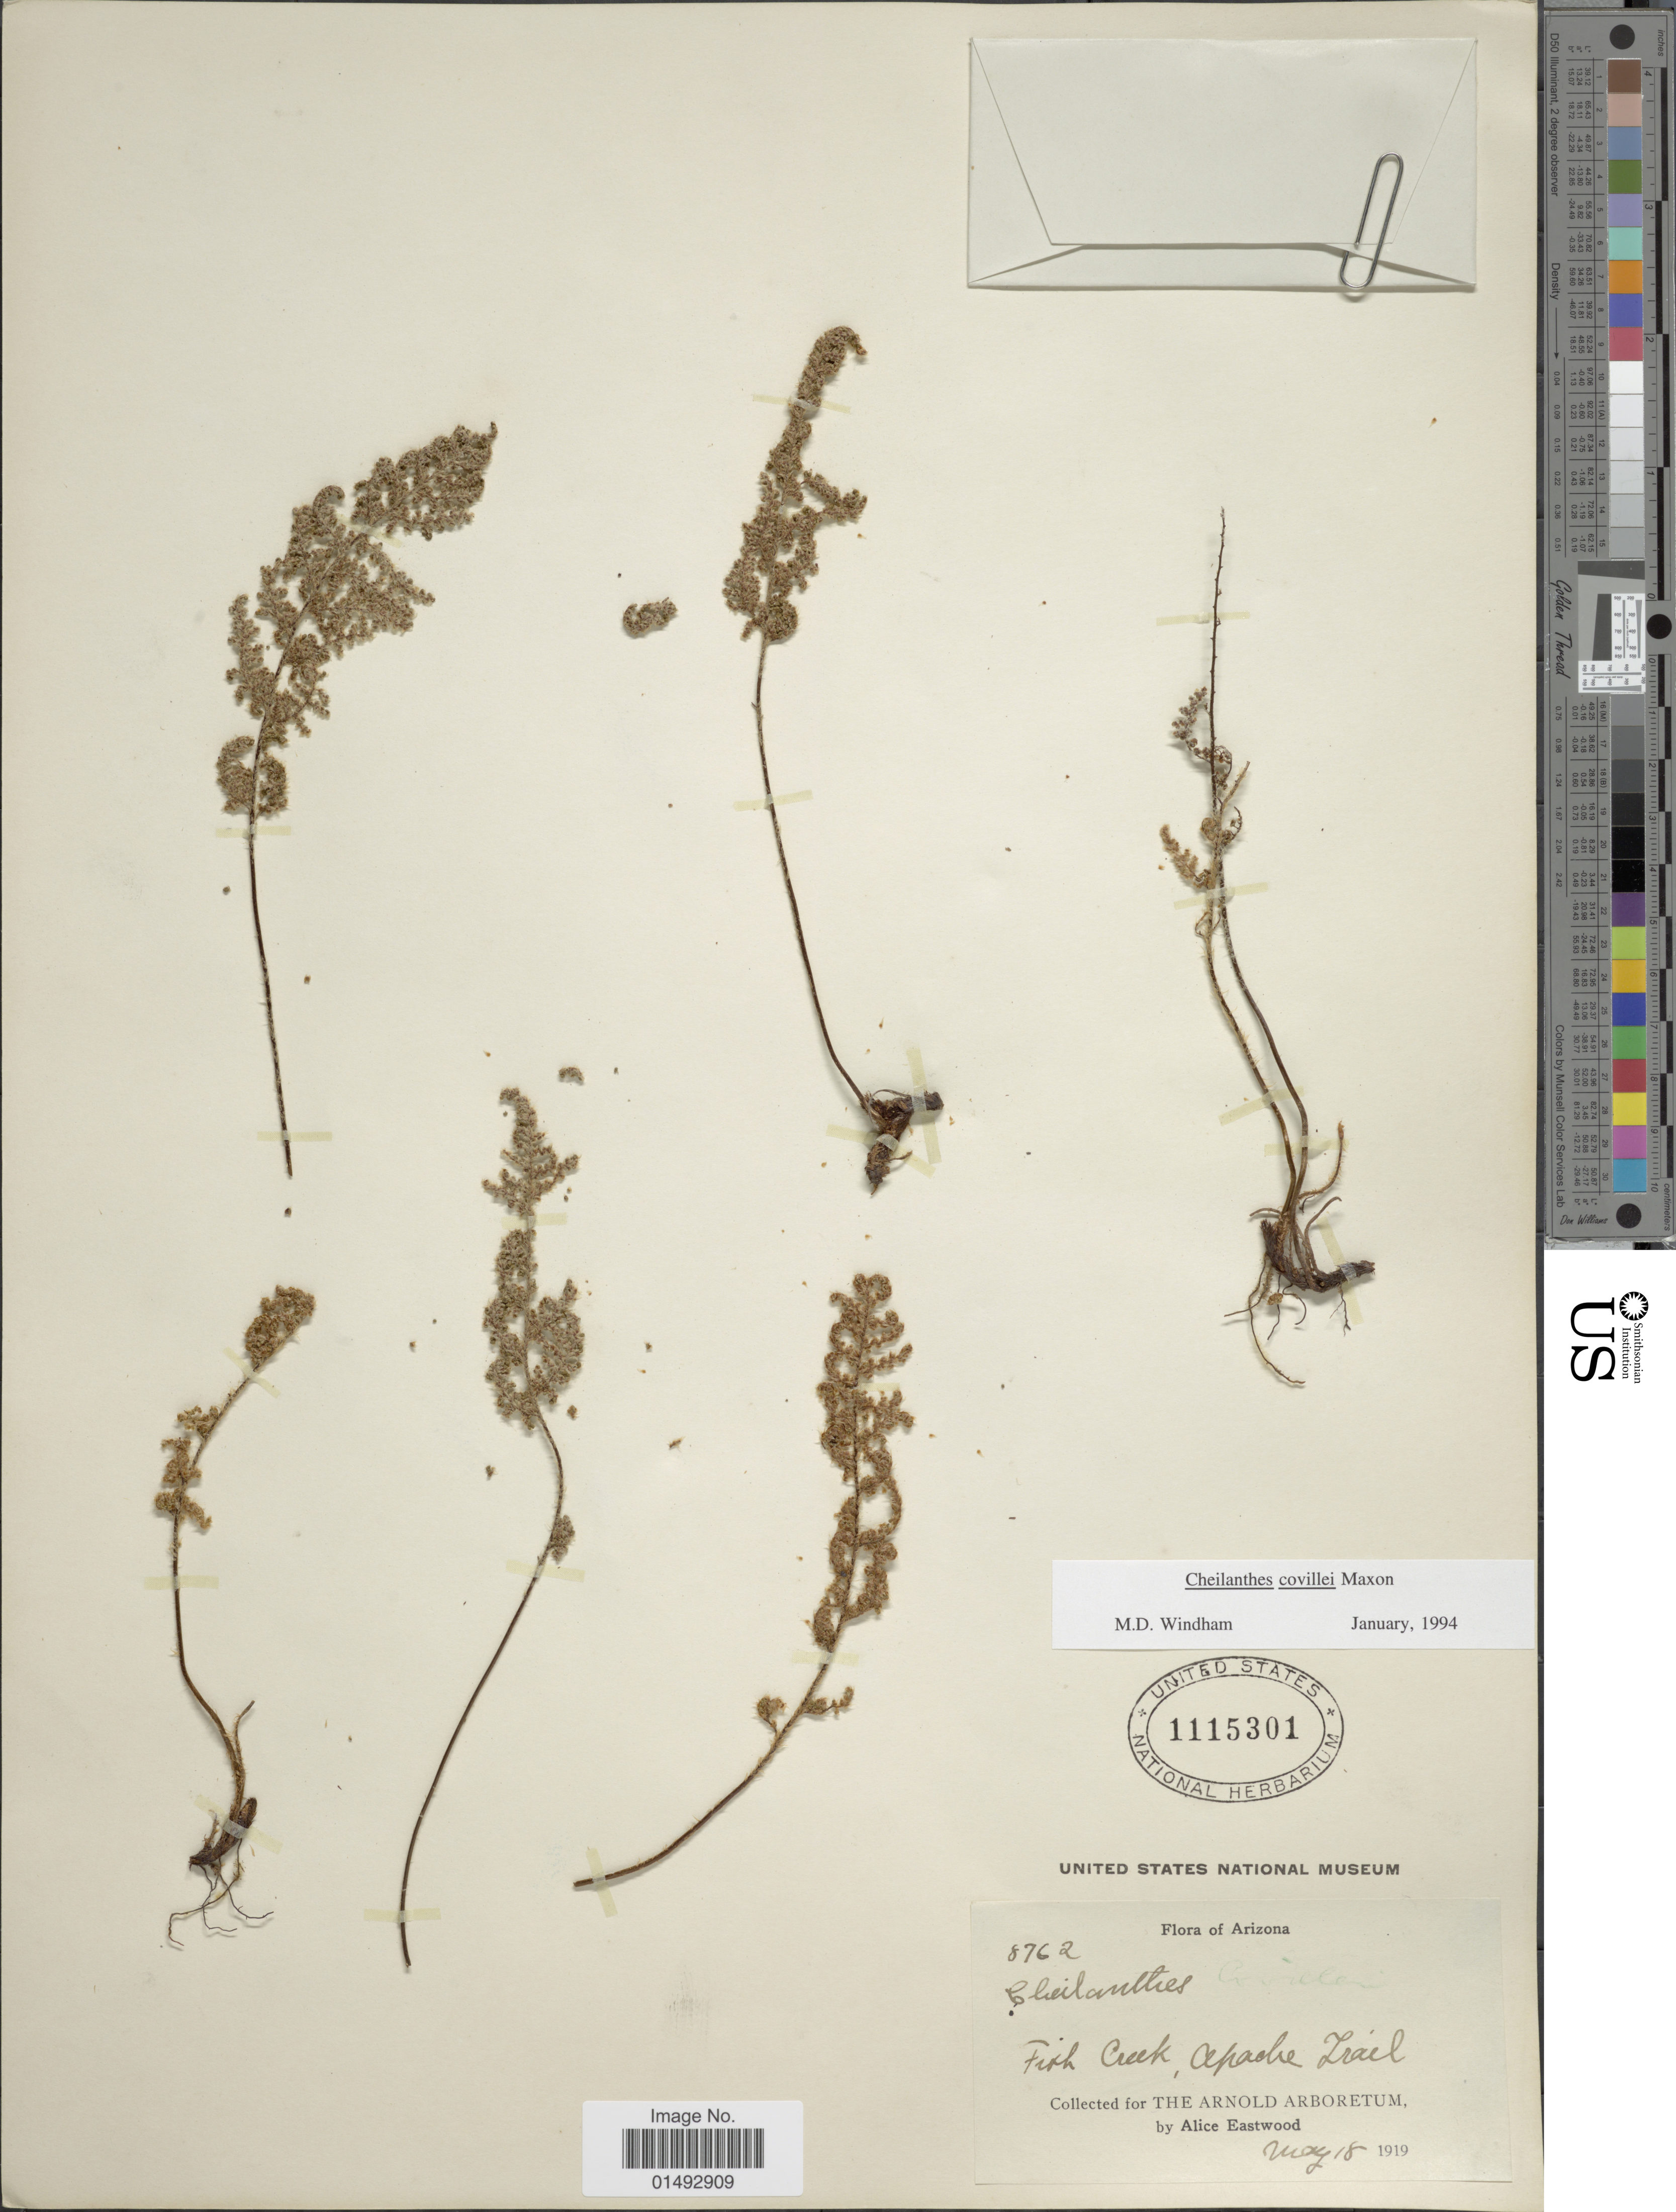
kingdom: Plantae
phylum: Tracheophyta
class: Polypodiopsida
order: Polypodiales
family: Pteridaceae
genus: Myriopteris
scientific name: Myriopteris covillei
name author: (Maxon) Á. Löve & D. Löve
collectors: A. Eastwood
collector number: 8762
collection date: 1919-05-18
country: United States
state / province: Arizona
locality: Fish Creek, Apache Trail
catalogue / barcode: US 1115301